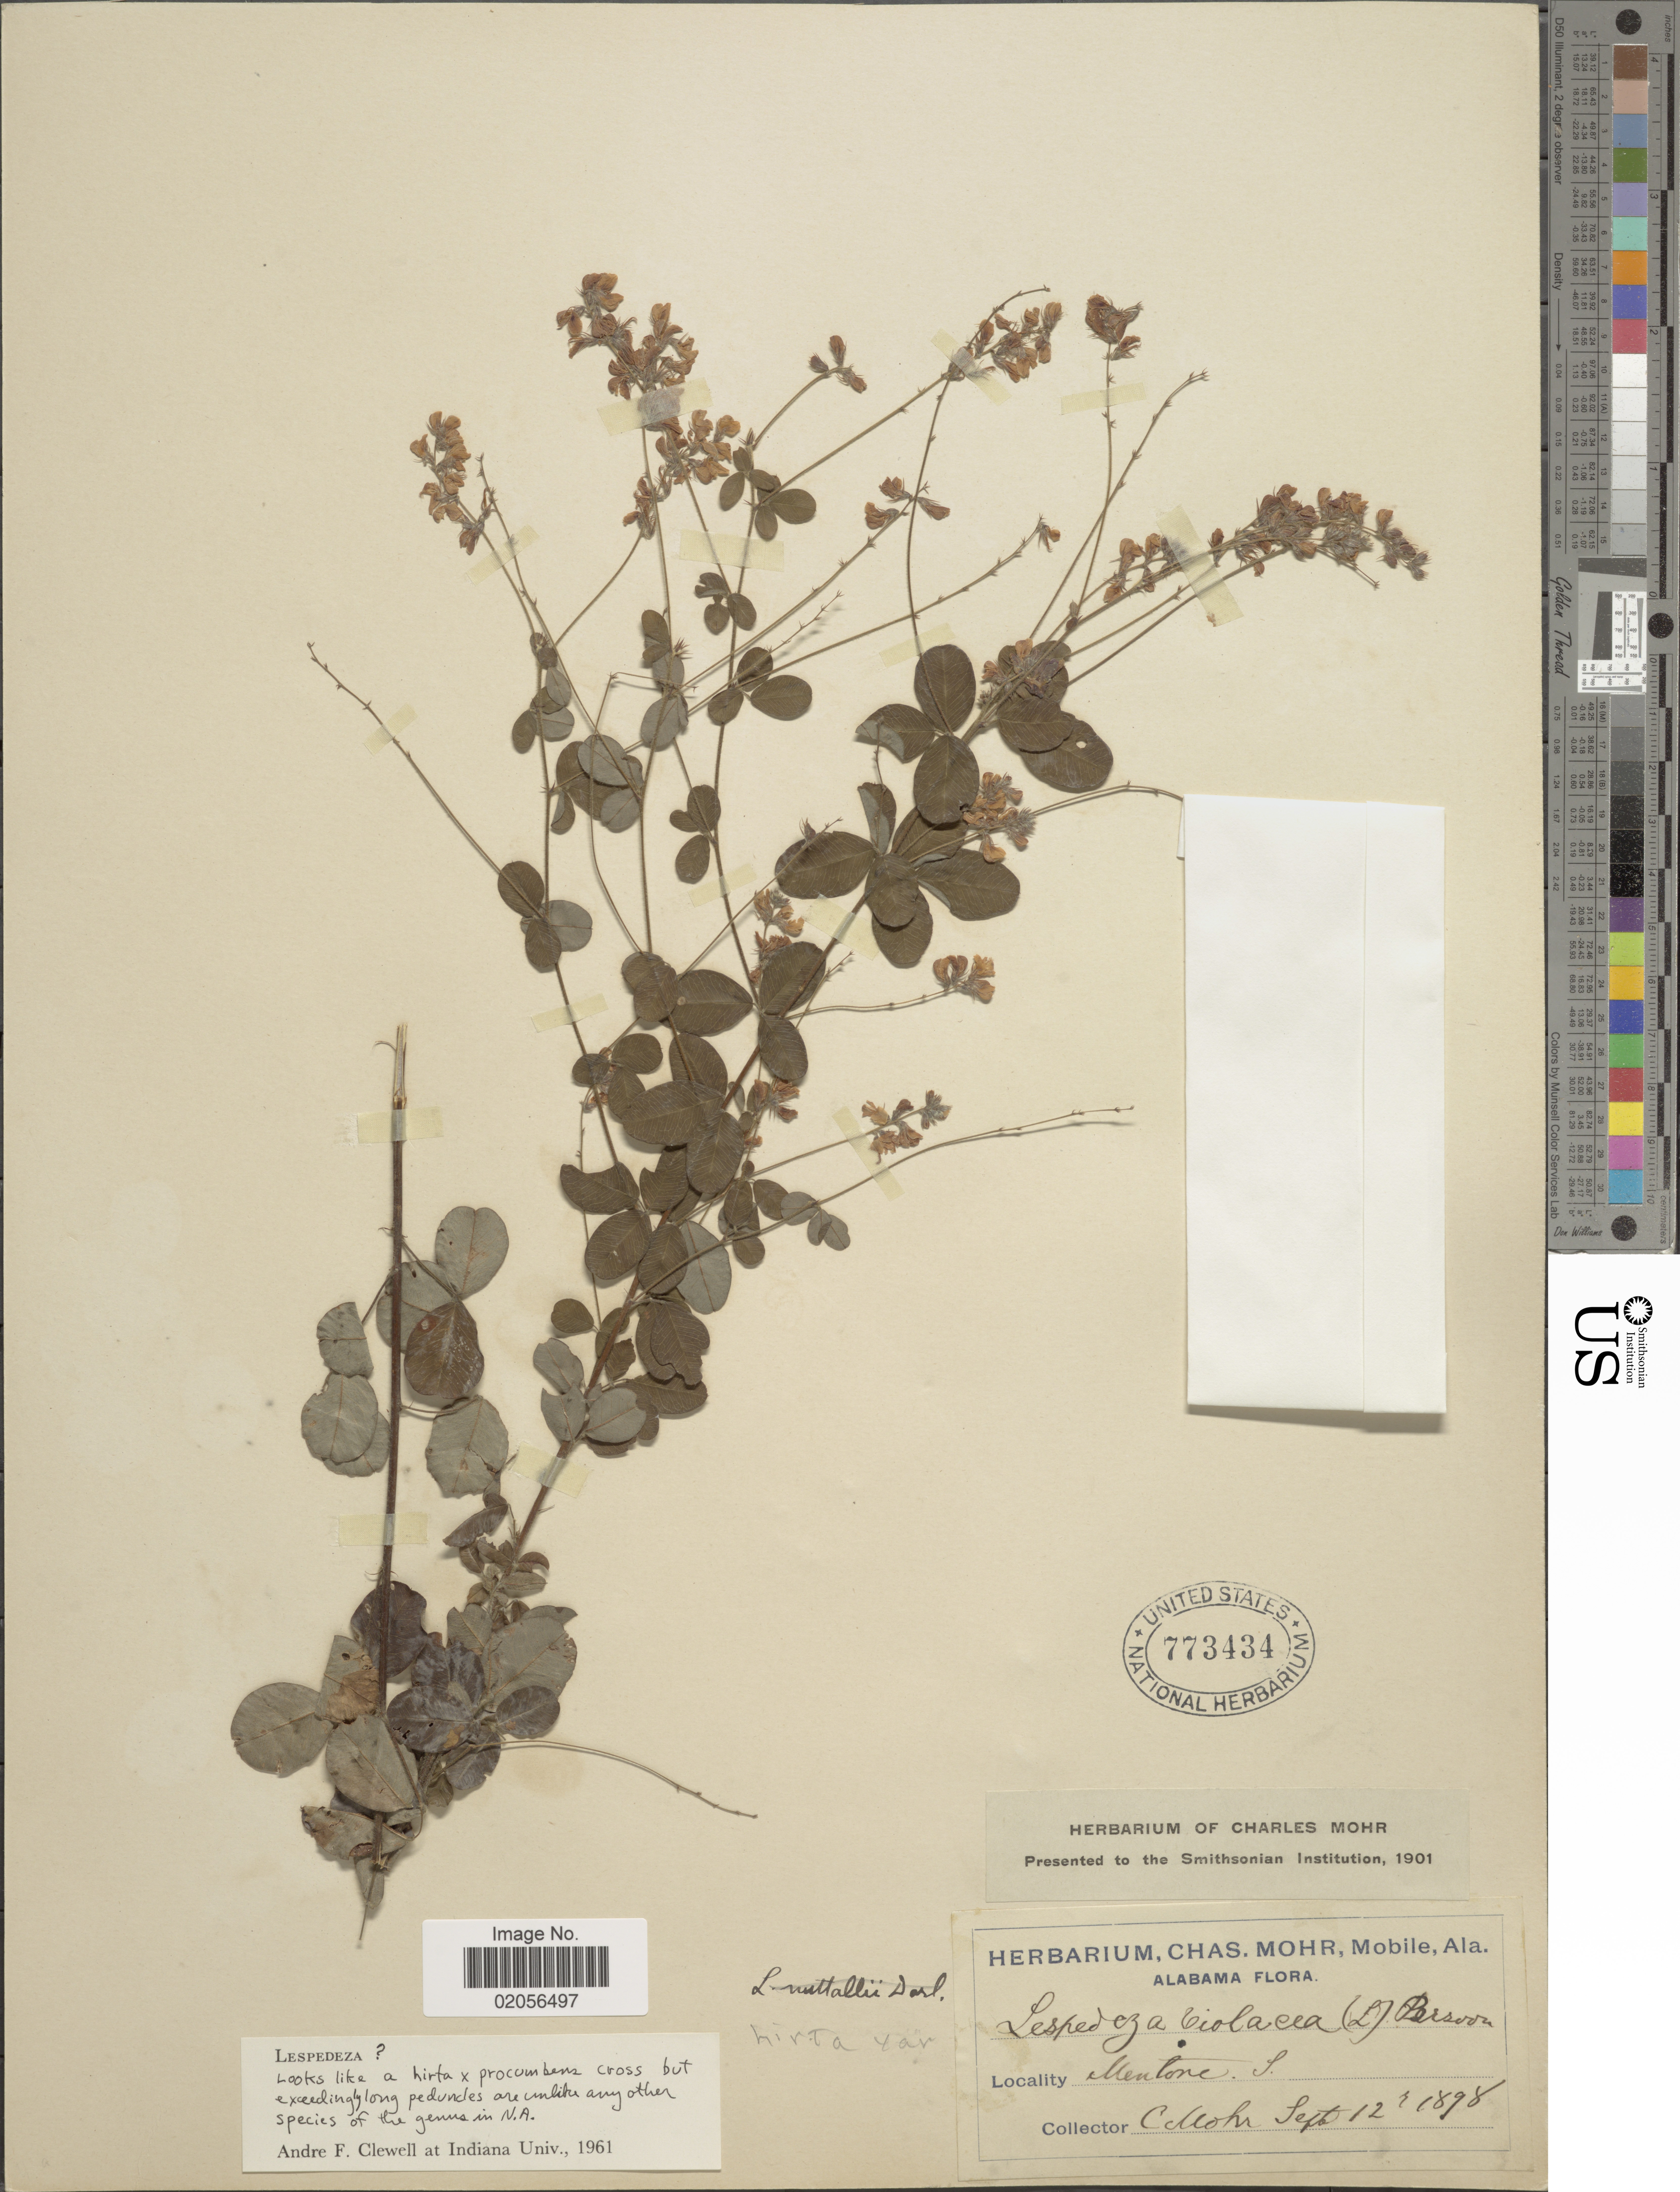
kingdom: Plantae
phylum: Tracheophyta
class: Magnoliopsida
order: Fabales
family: Fabaceae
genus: Lespedeza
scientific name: Lespedeza hirta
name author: (L.) Hornem.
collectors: C. T. Mohr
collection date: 1898-09-12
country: United States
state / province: Alabama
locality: Menton, S.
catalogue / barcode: US 773434